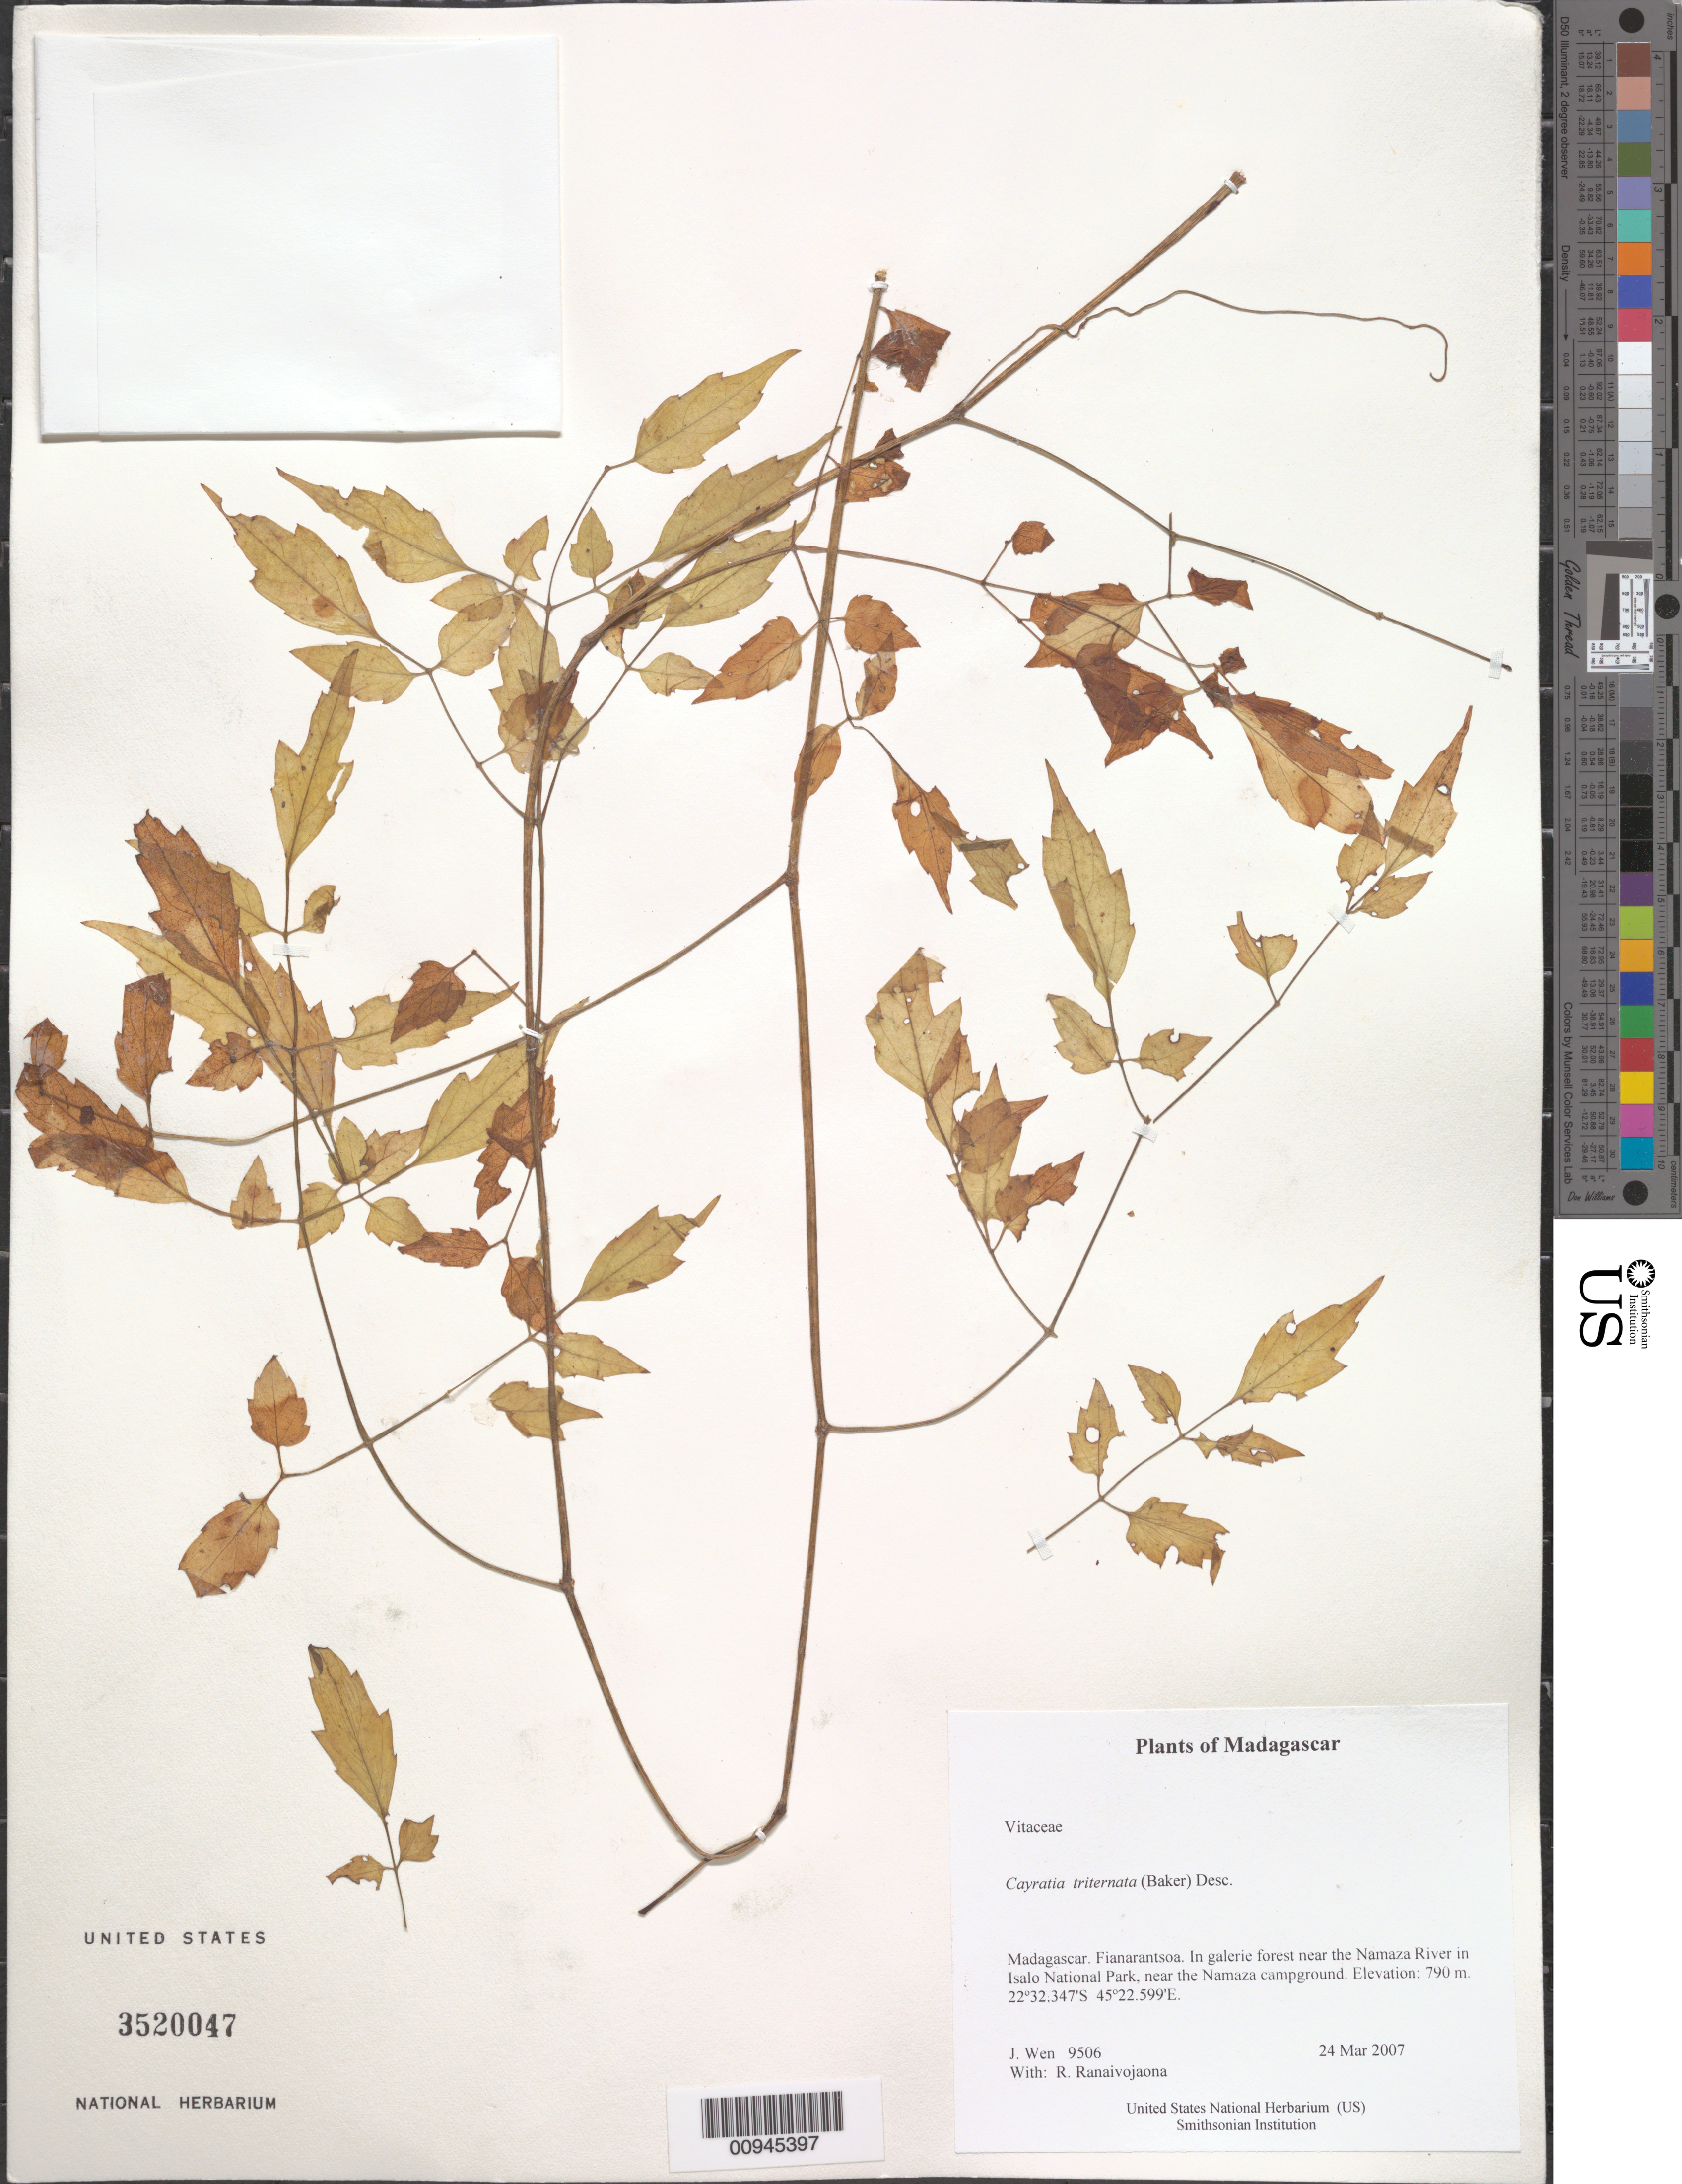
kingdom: Plantae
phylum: Tracheophyta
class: Magnoliopsida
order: Vitales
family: Vitaceae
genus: Cayratia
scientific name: Cayratia triternata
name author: (Baker) Desc.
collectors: J. Wen & R. Ranaivojaona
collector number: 9506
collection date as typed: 24 Mar 2007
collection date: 2007-03-24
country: Madagascar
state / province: Ihorombe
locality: In galerie forest near the Namaza River in Isalo National Park, near the Namaza Campground.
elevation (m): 790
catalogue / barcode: US 3520047